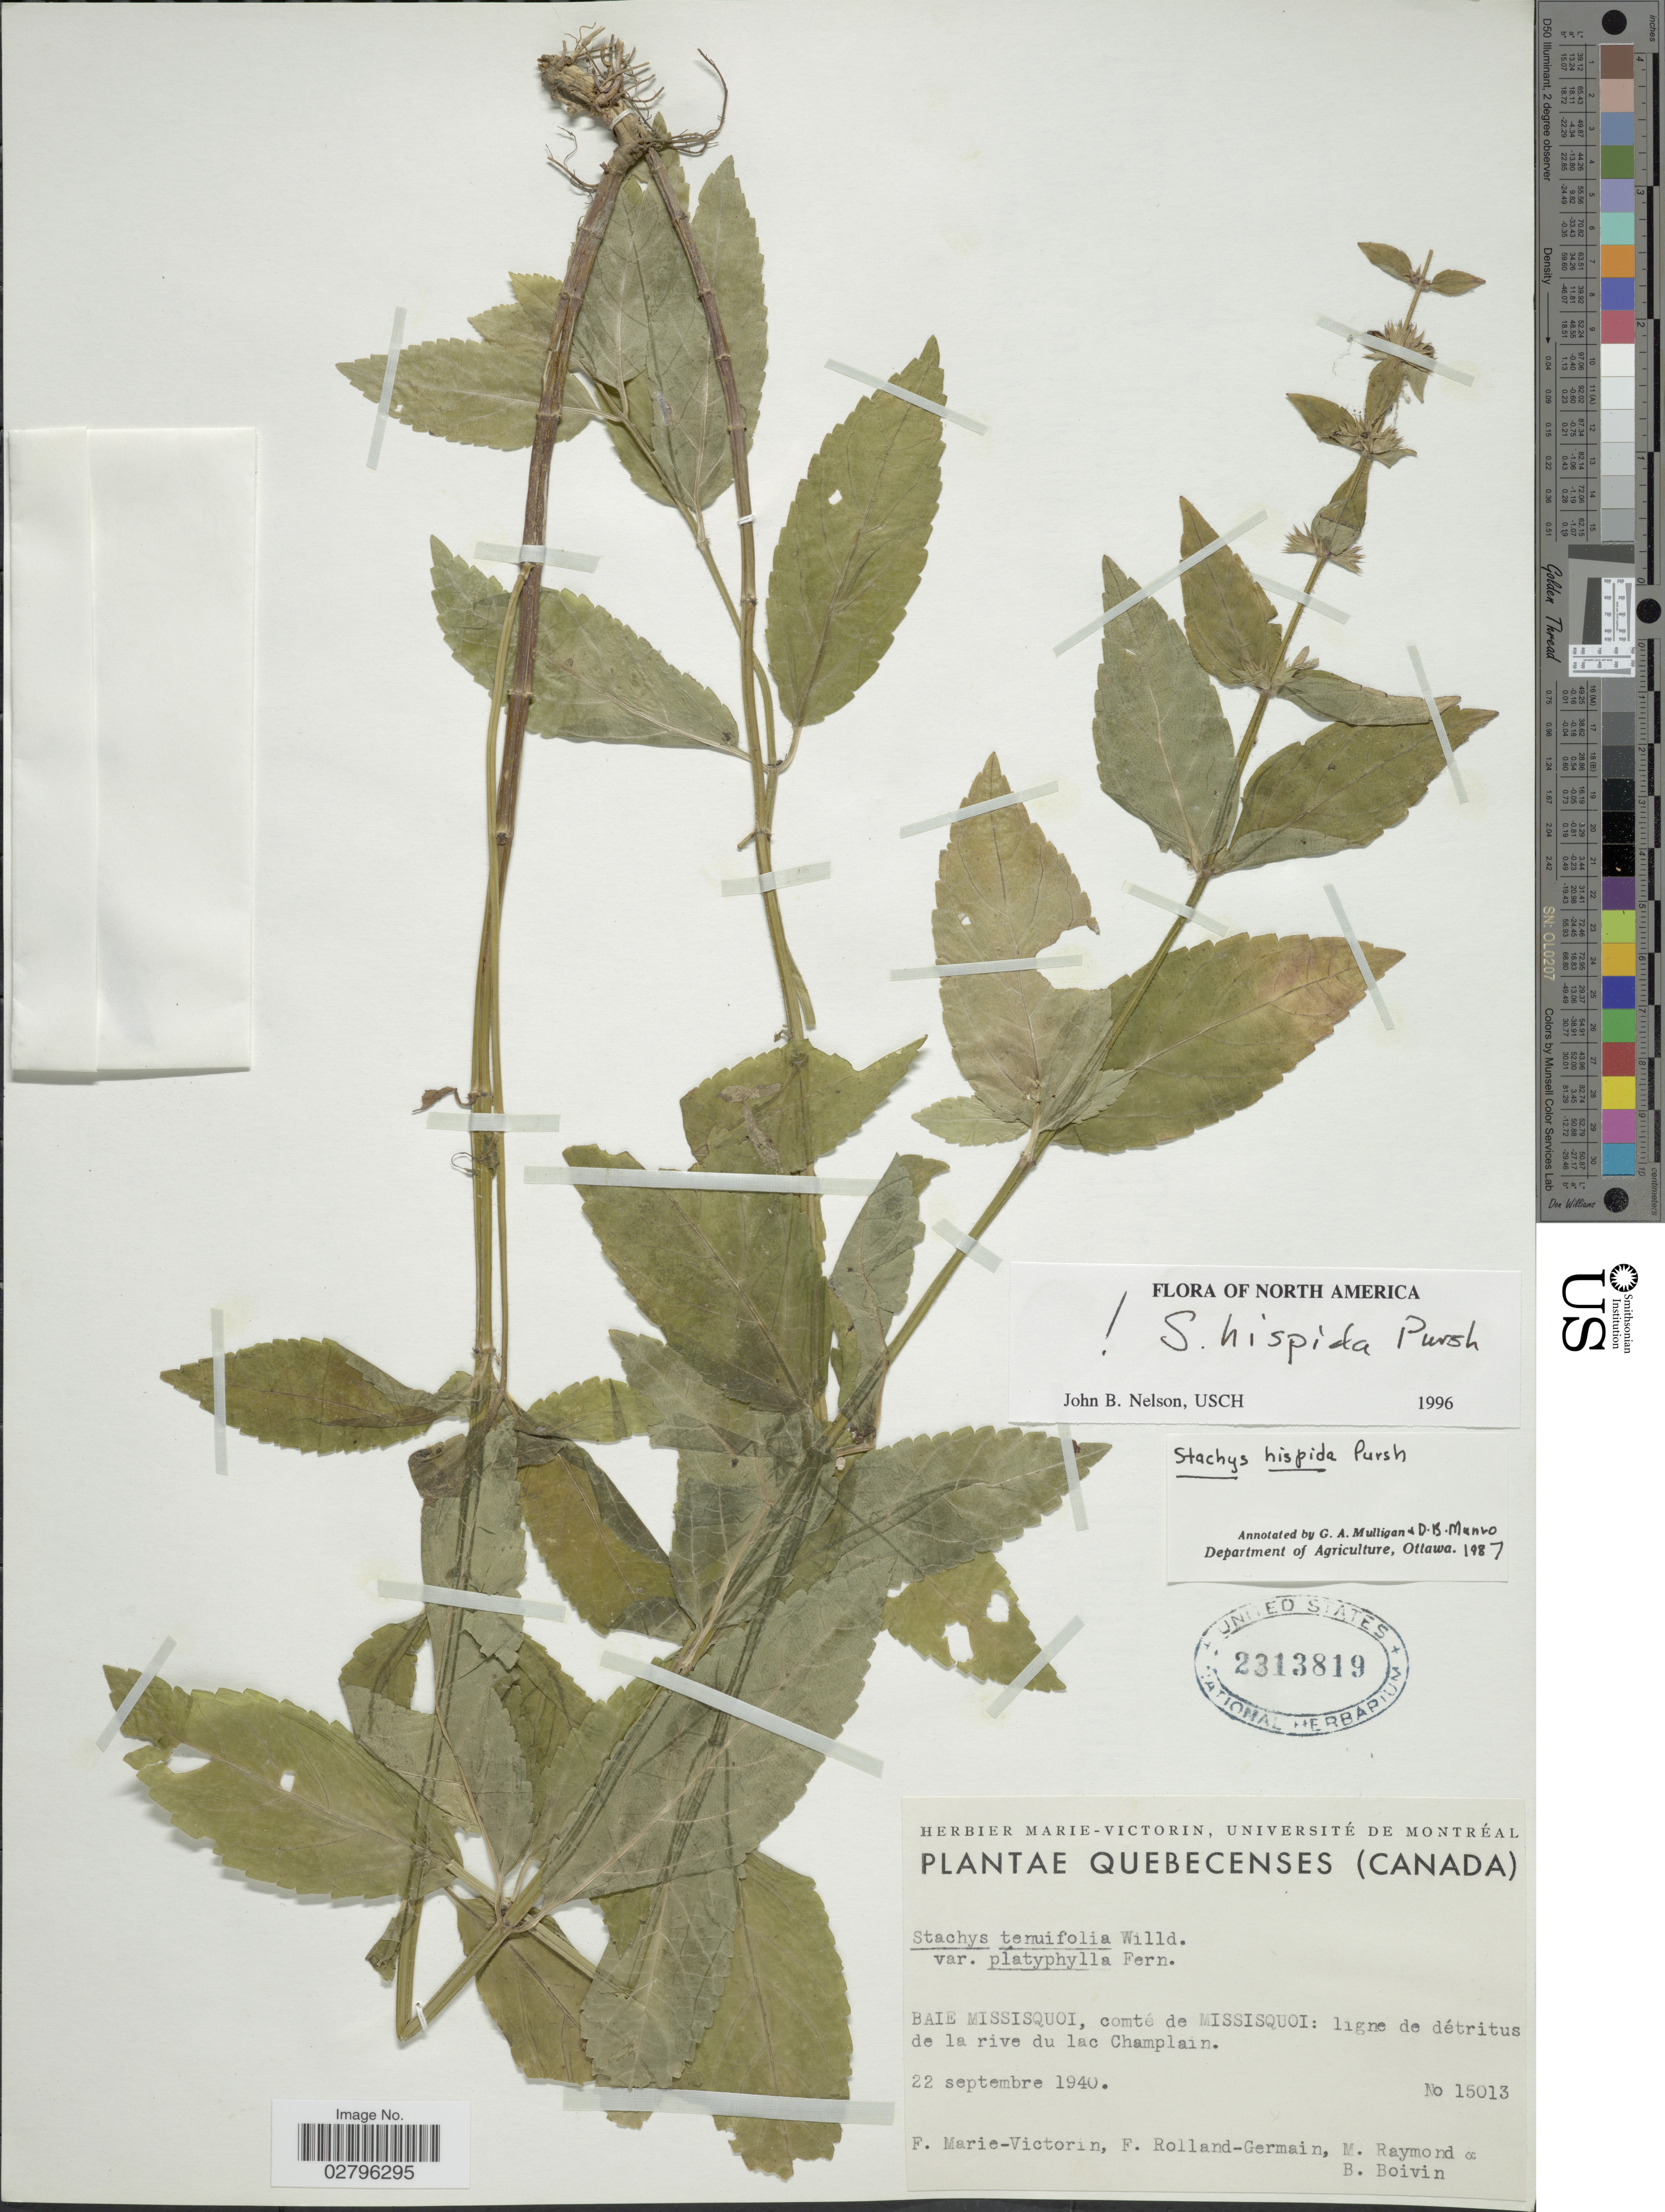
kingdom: Plantae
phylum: Tracheophyta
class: Magnoliopsida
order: Lamiales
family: Lamiaceae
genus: Stachys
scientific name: Stachys hispida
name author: Pursh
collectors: F. Marie-Victorin, Rolland-Germain, M. Raymond & J. R. B. Boivin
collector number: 15013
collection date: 1940-09-22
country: Canada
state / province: Quebec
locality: Baie Missisquoi, comté de Missisquoi: ligne de détritus de la rive du lac Champlain.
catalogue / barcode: US 2313819